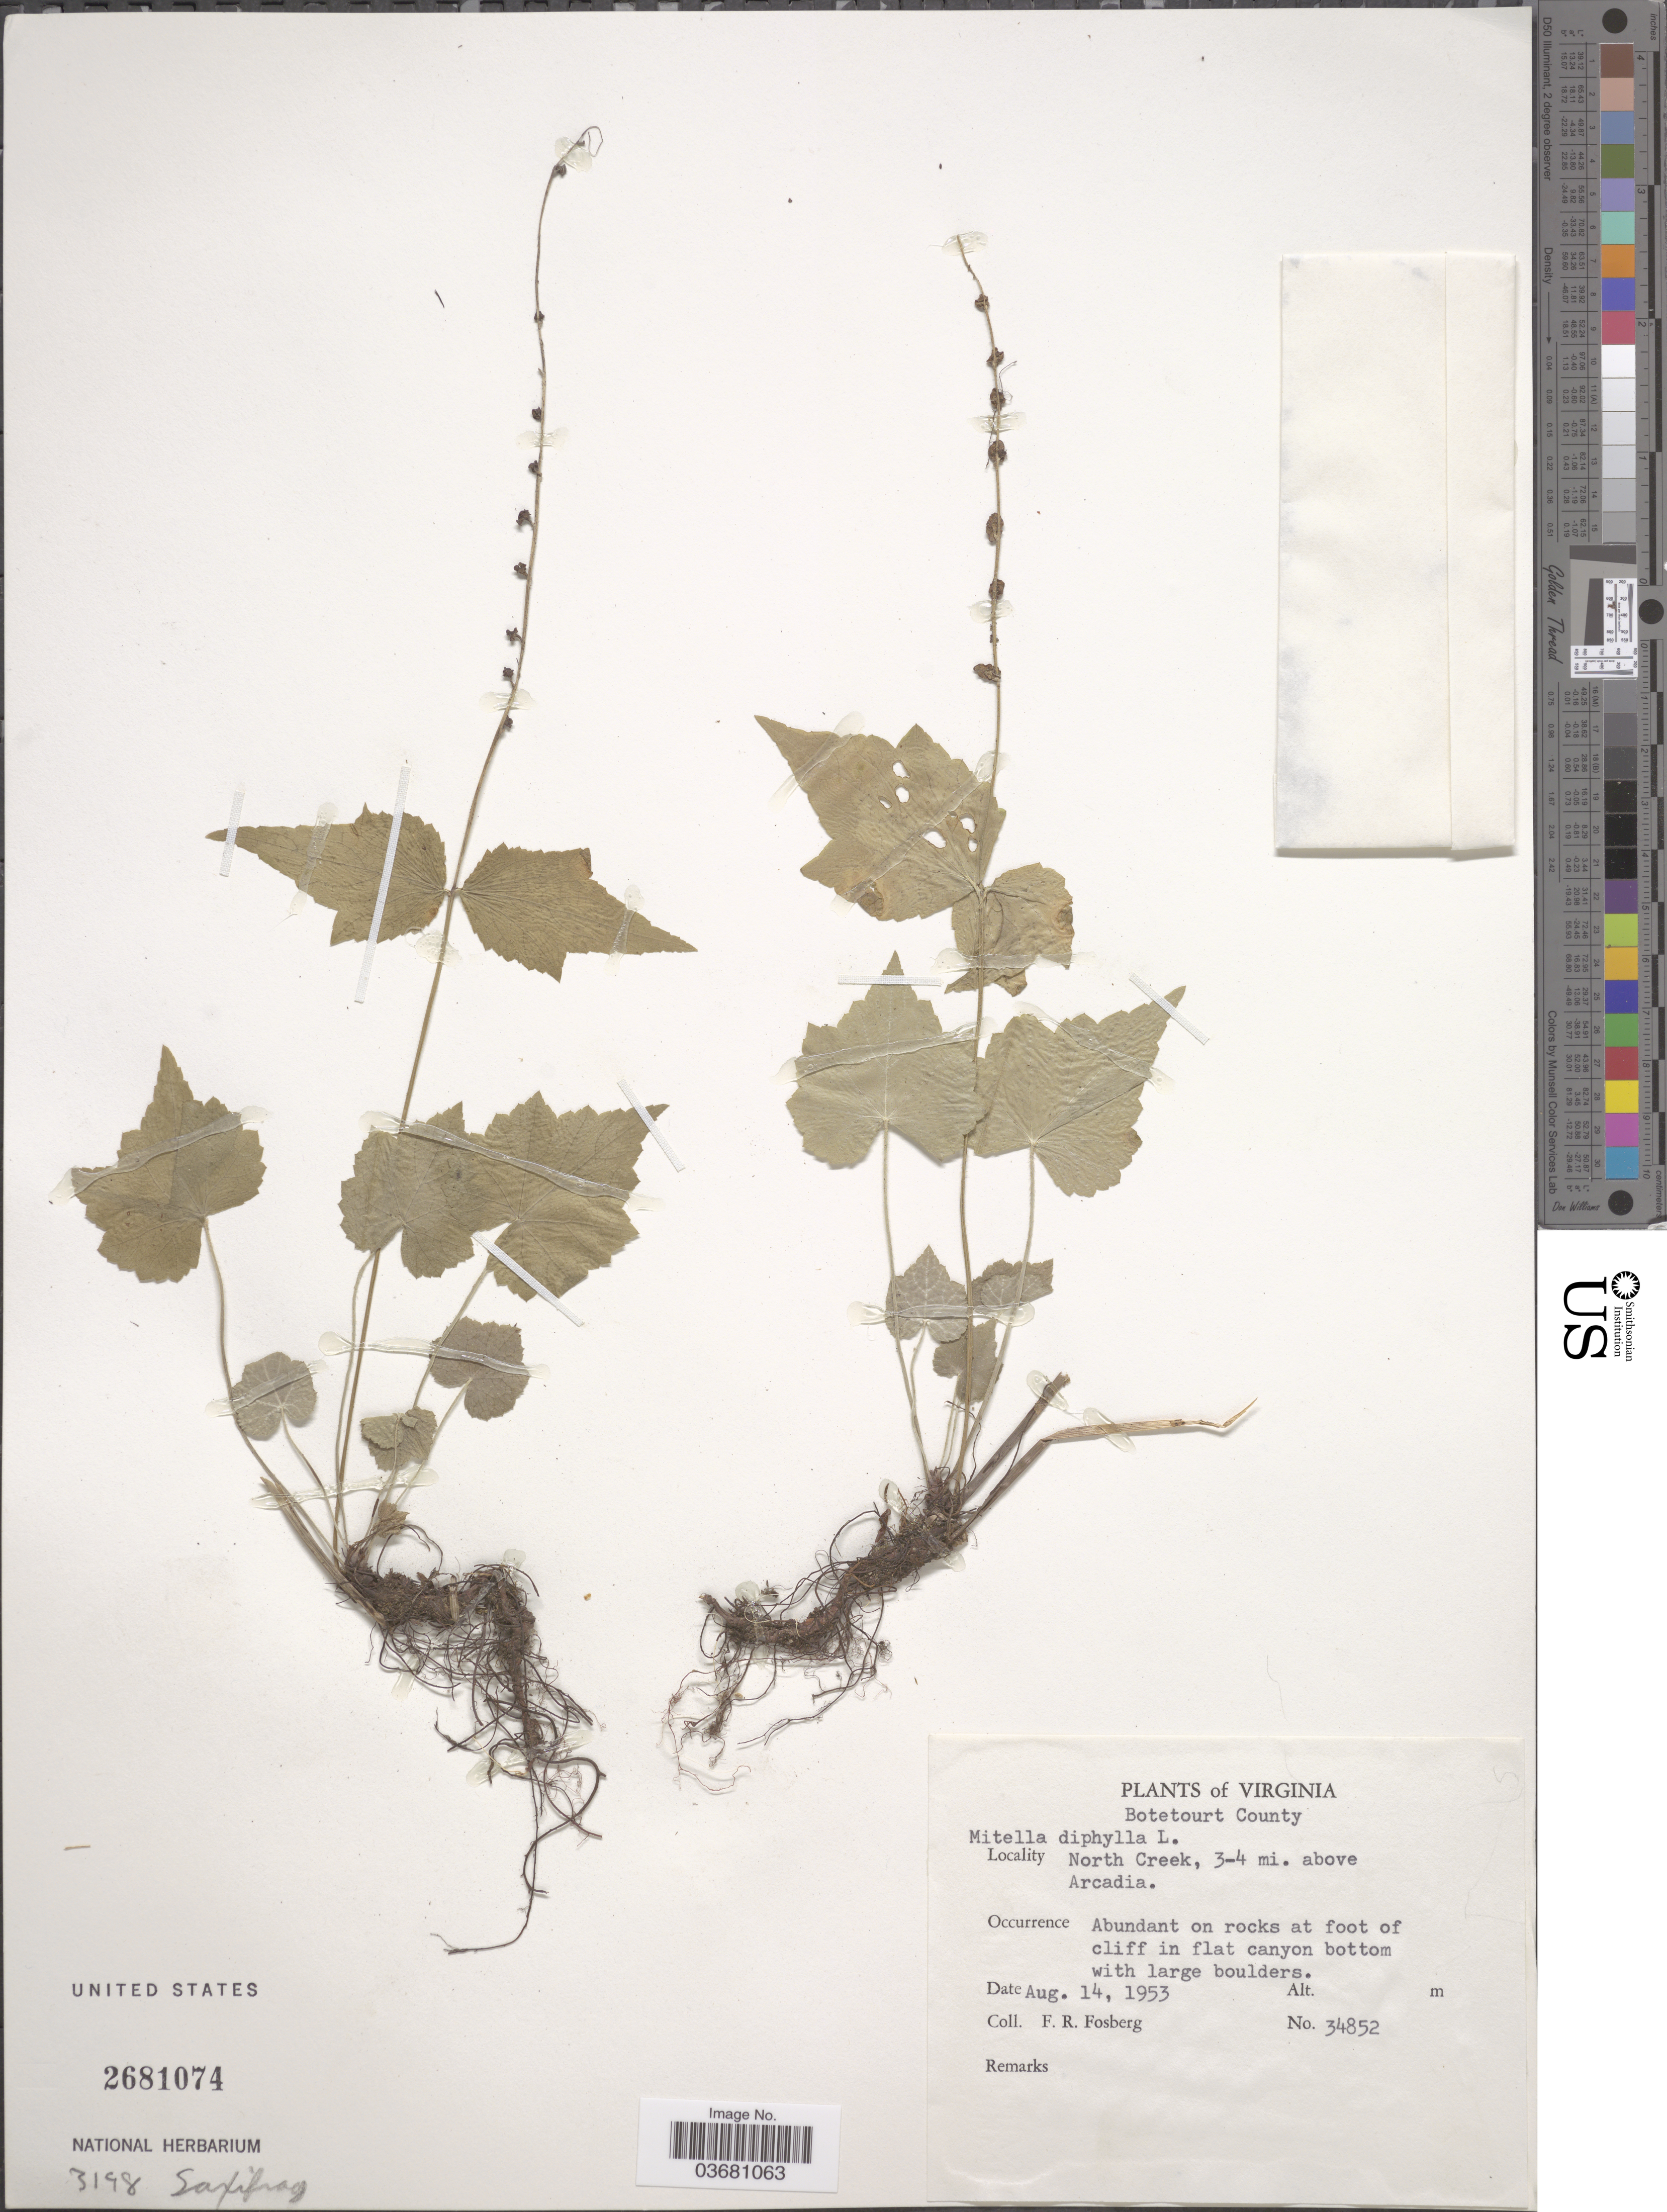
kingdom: Plantae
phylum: Tracheophyta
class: Magnoliopsida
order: Saxifragales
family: Saxifragaceae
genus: Mitella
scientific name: Mitella diphylla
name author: L.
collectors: F. R. Fosberg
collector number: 34852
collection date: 1953-08-14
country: United States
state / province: Virginia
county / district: Botetourt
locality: Botetourt County. North Creek, 3-4 mi. above Arcadia.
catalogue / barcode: US 2681074